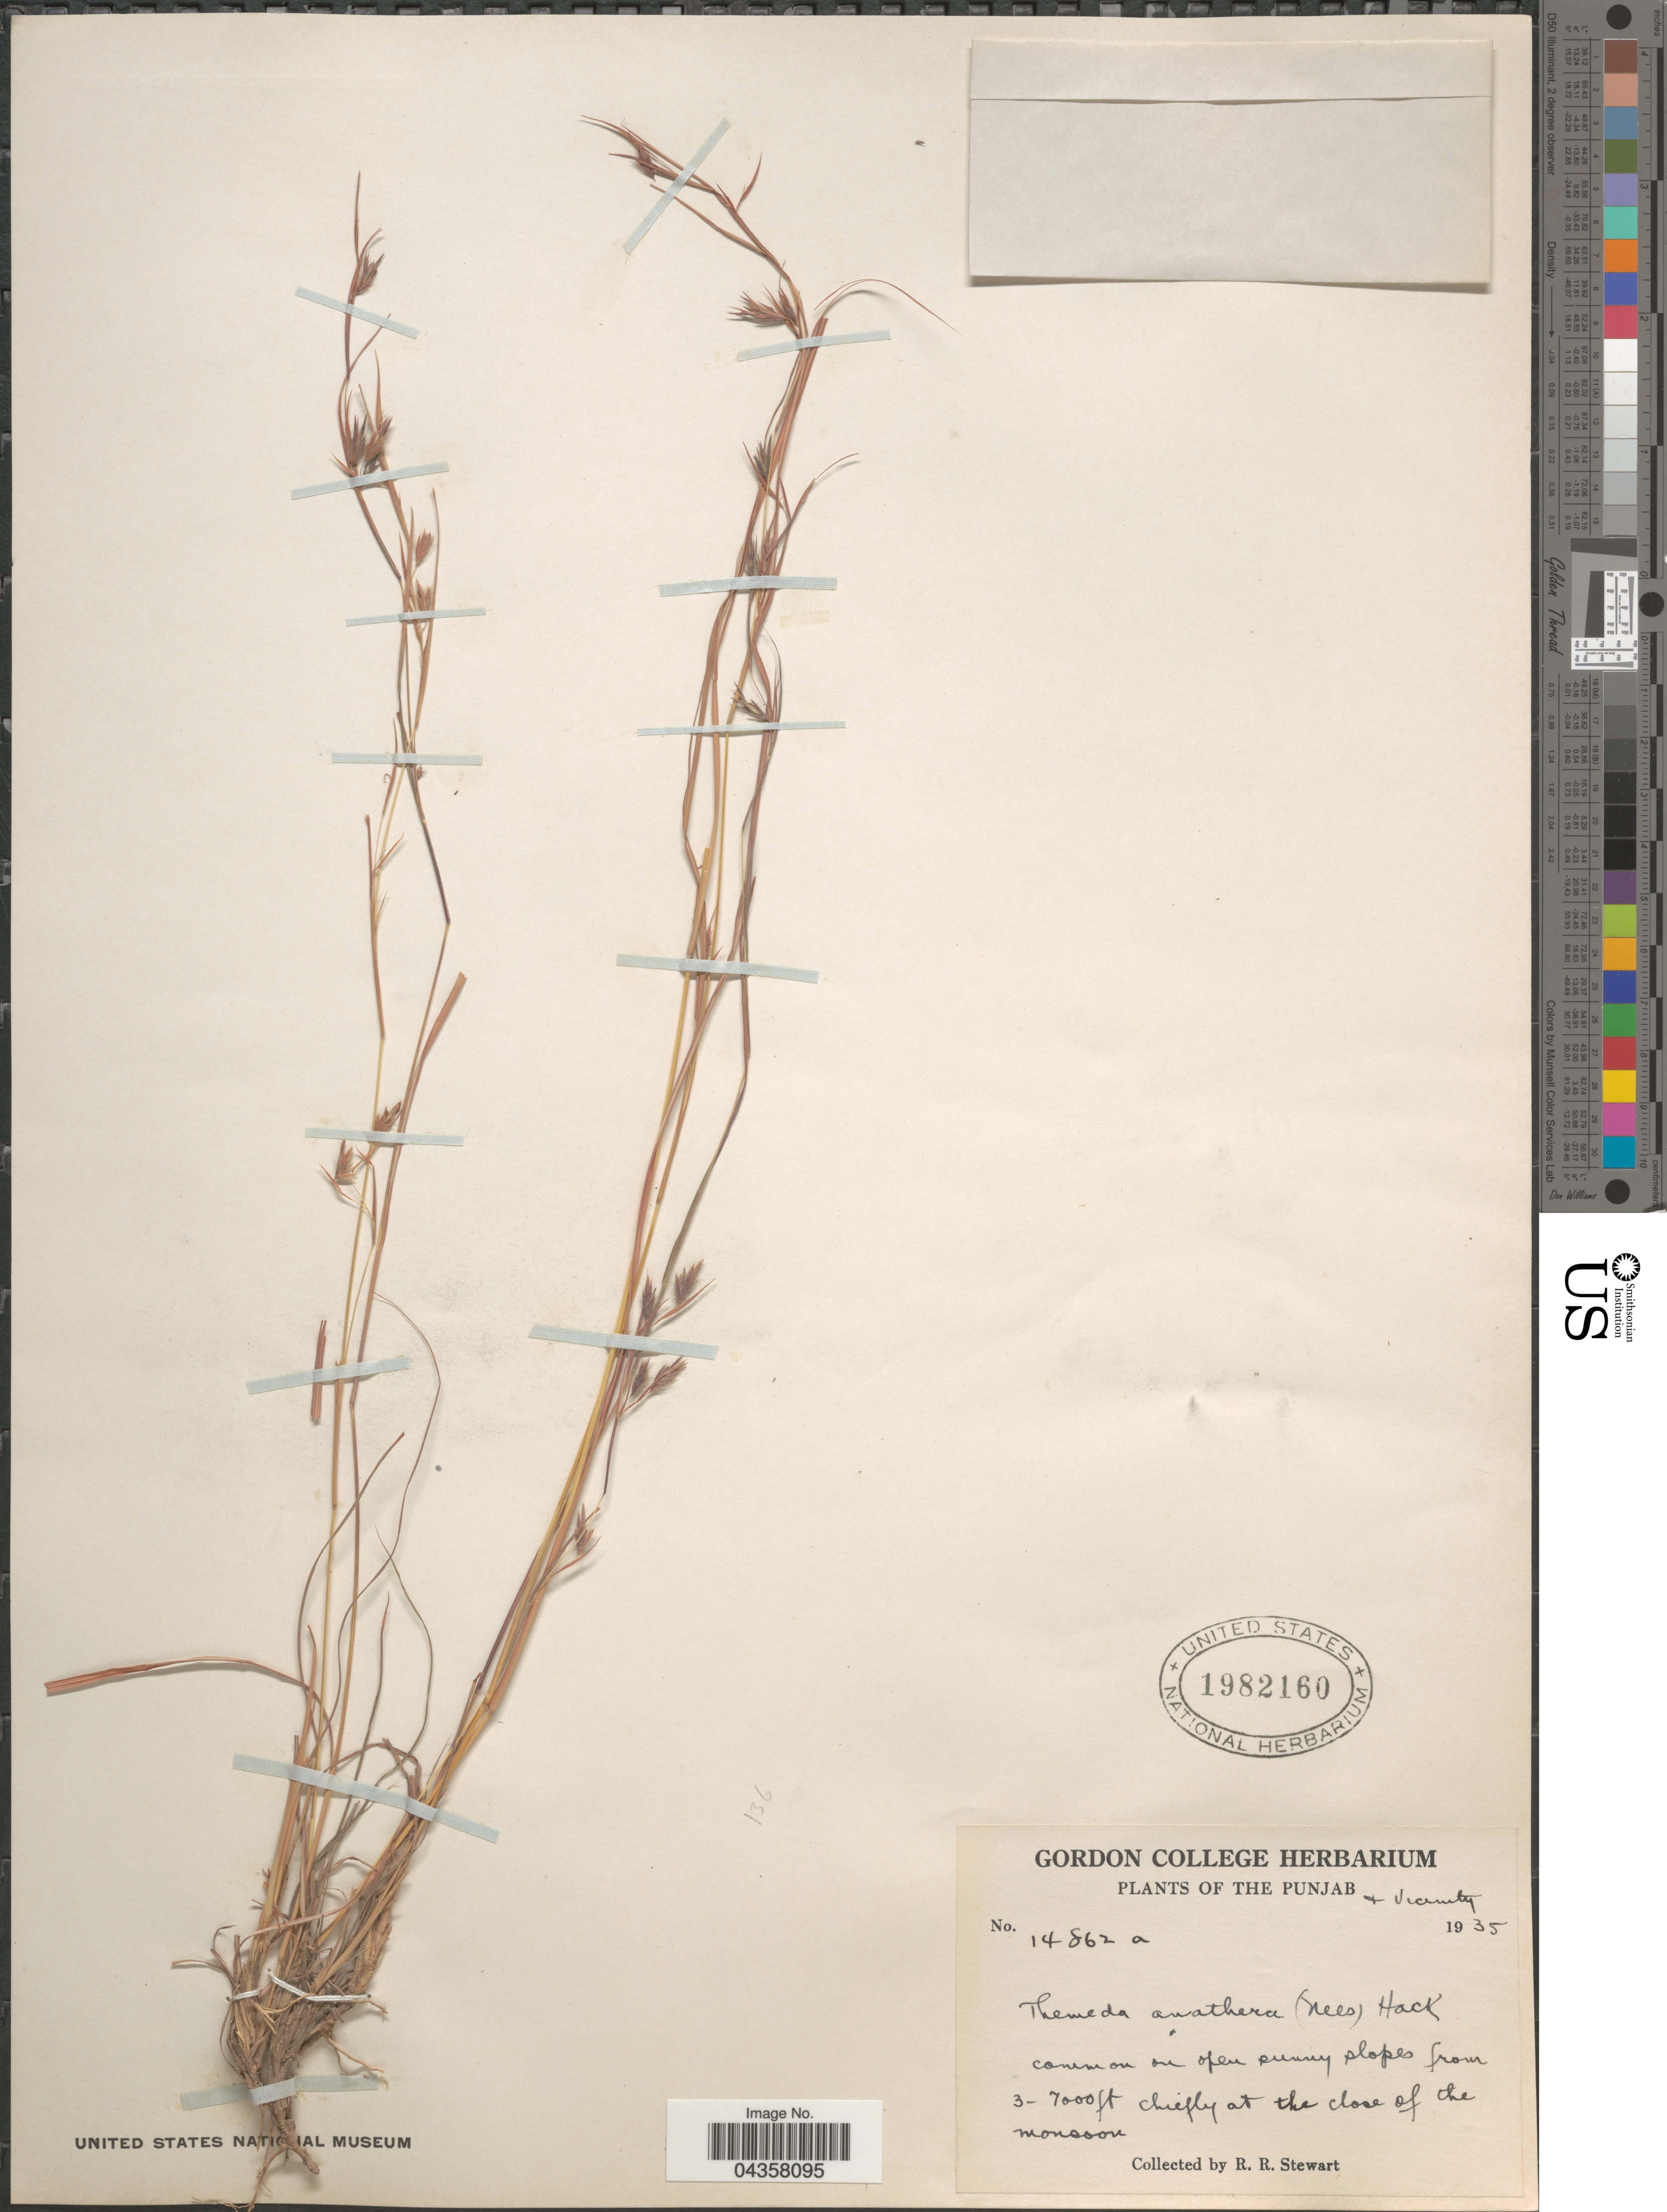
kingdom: Plantae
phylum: Tracheophyta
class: Liliopsida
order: Poales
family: Poaceae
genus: Themeda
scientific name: Themeda anathera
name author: (Nees) Hack.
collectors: R. Stewart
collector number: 14862a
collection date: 1935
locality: The Punjab & Vicinity. Chiefly at the close of the monsoon.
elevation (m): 914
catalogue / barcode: US 1982160